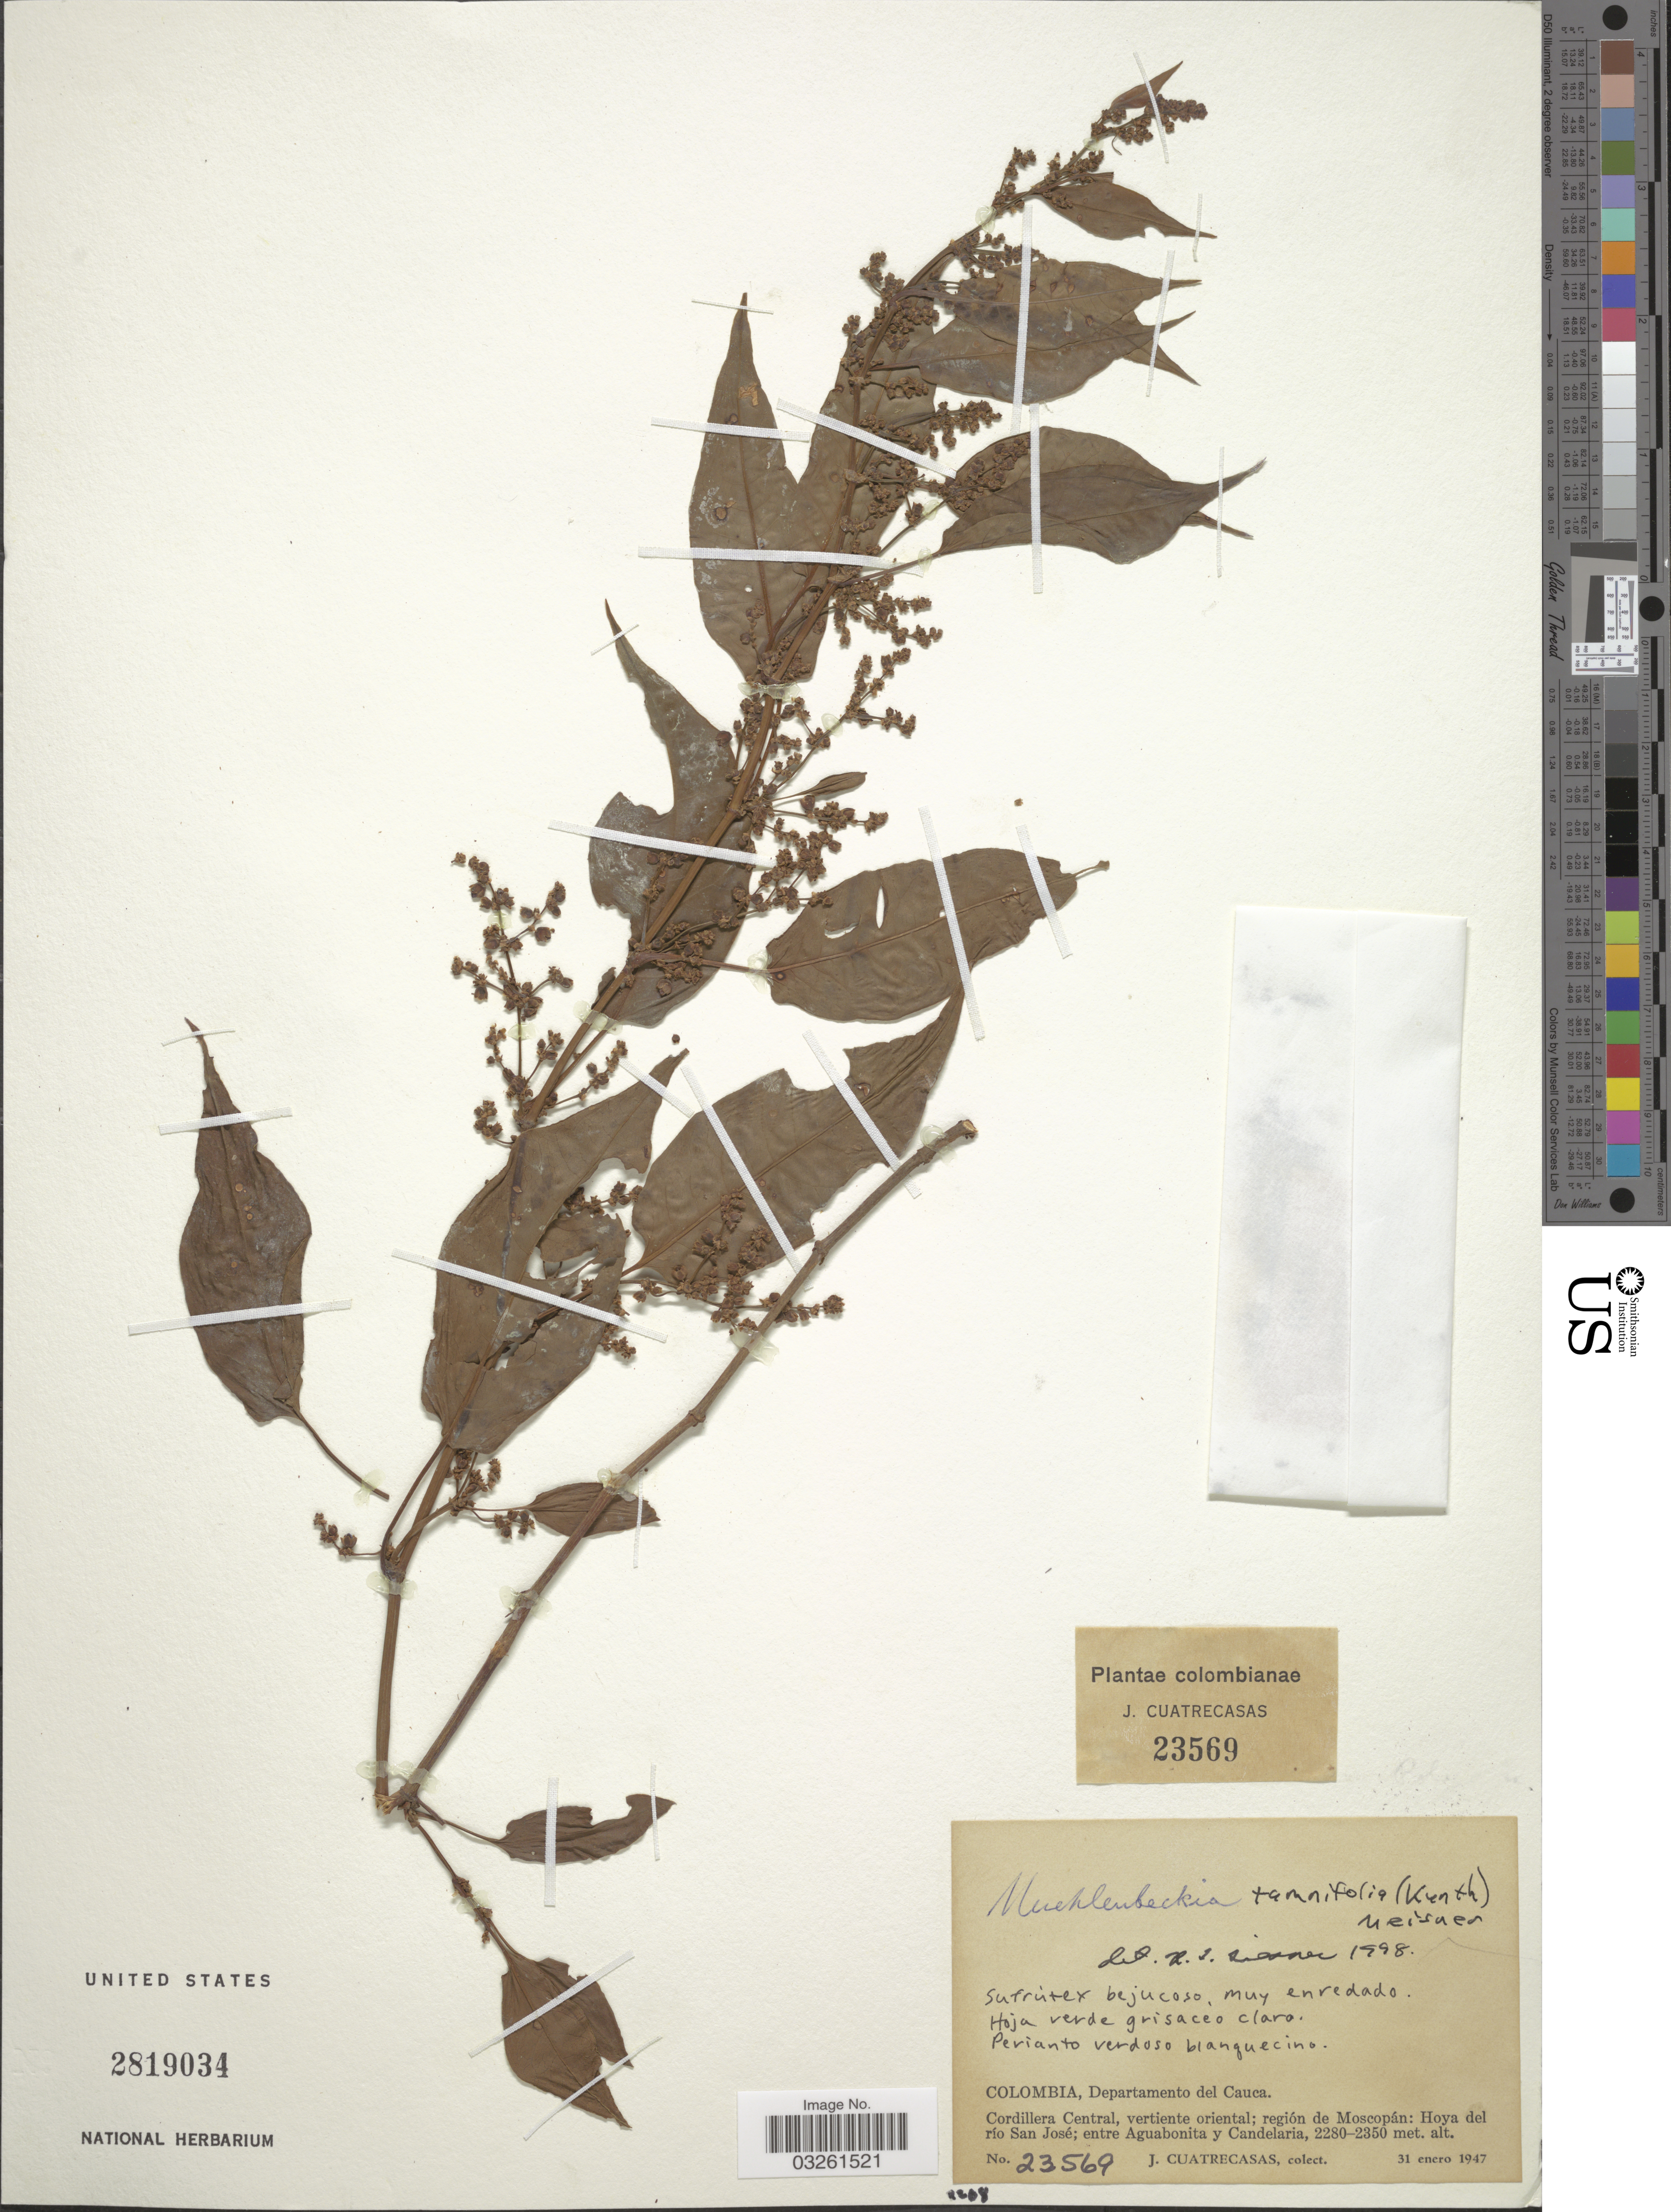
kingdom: Plantae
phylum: Tracheophyta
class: Magnoliopsida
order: Caryophyllales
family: Polygonaceae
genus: Muehlenbeckia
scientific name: Muehlenbeckia tamnifolia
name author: (Kunth) Meisn.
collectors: J. Cuatrecasas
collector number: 23569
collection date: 1947-01-31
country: Colombia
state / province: Cauca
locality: Departamento del Cauca. Cordillera Central, vertiente oriental; región de Moscopán: Hoya del río San José; entre Aguabonita y Candelaria.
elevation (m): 2280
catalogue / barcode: US 2819034